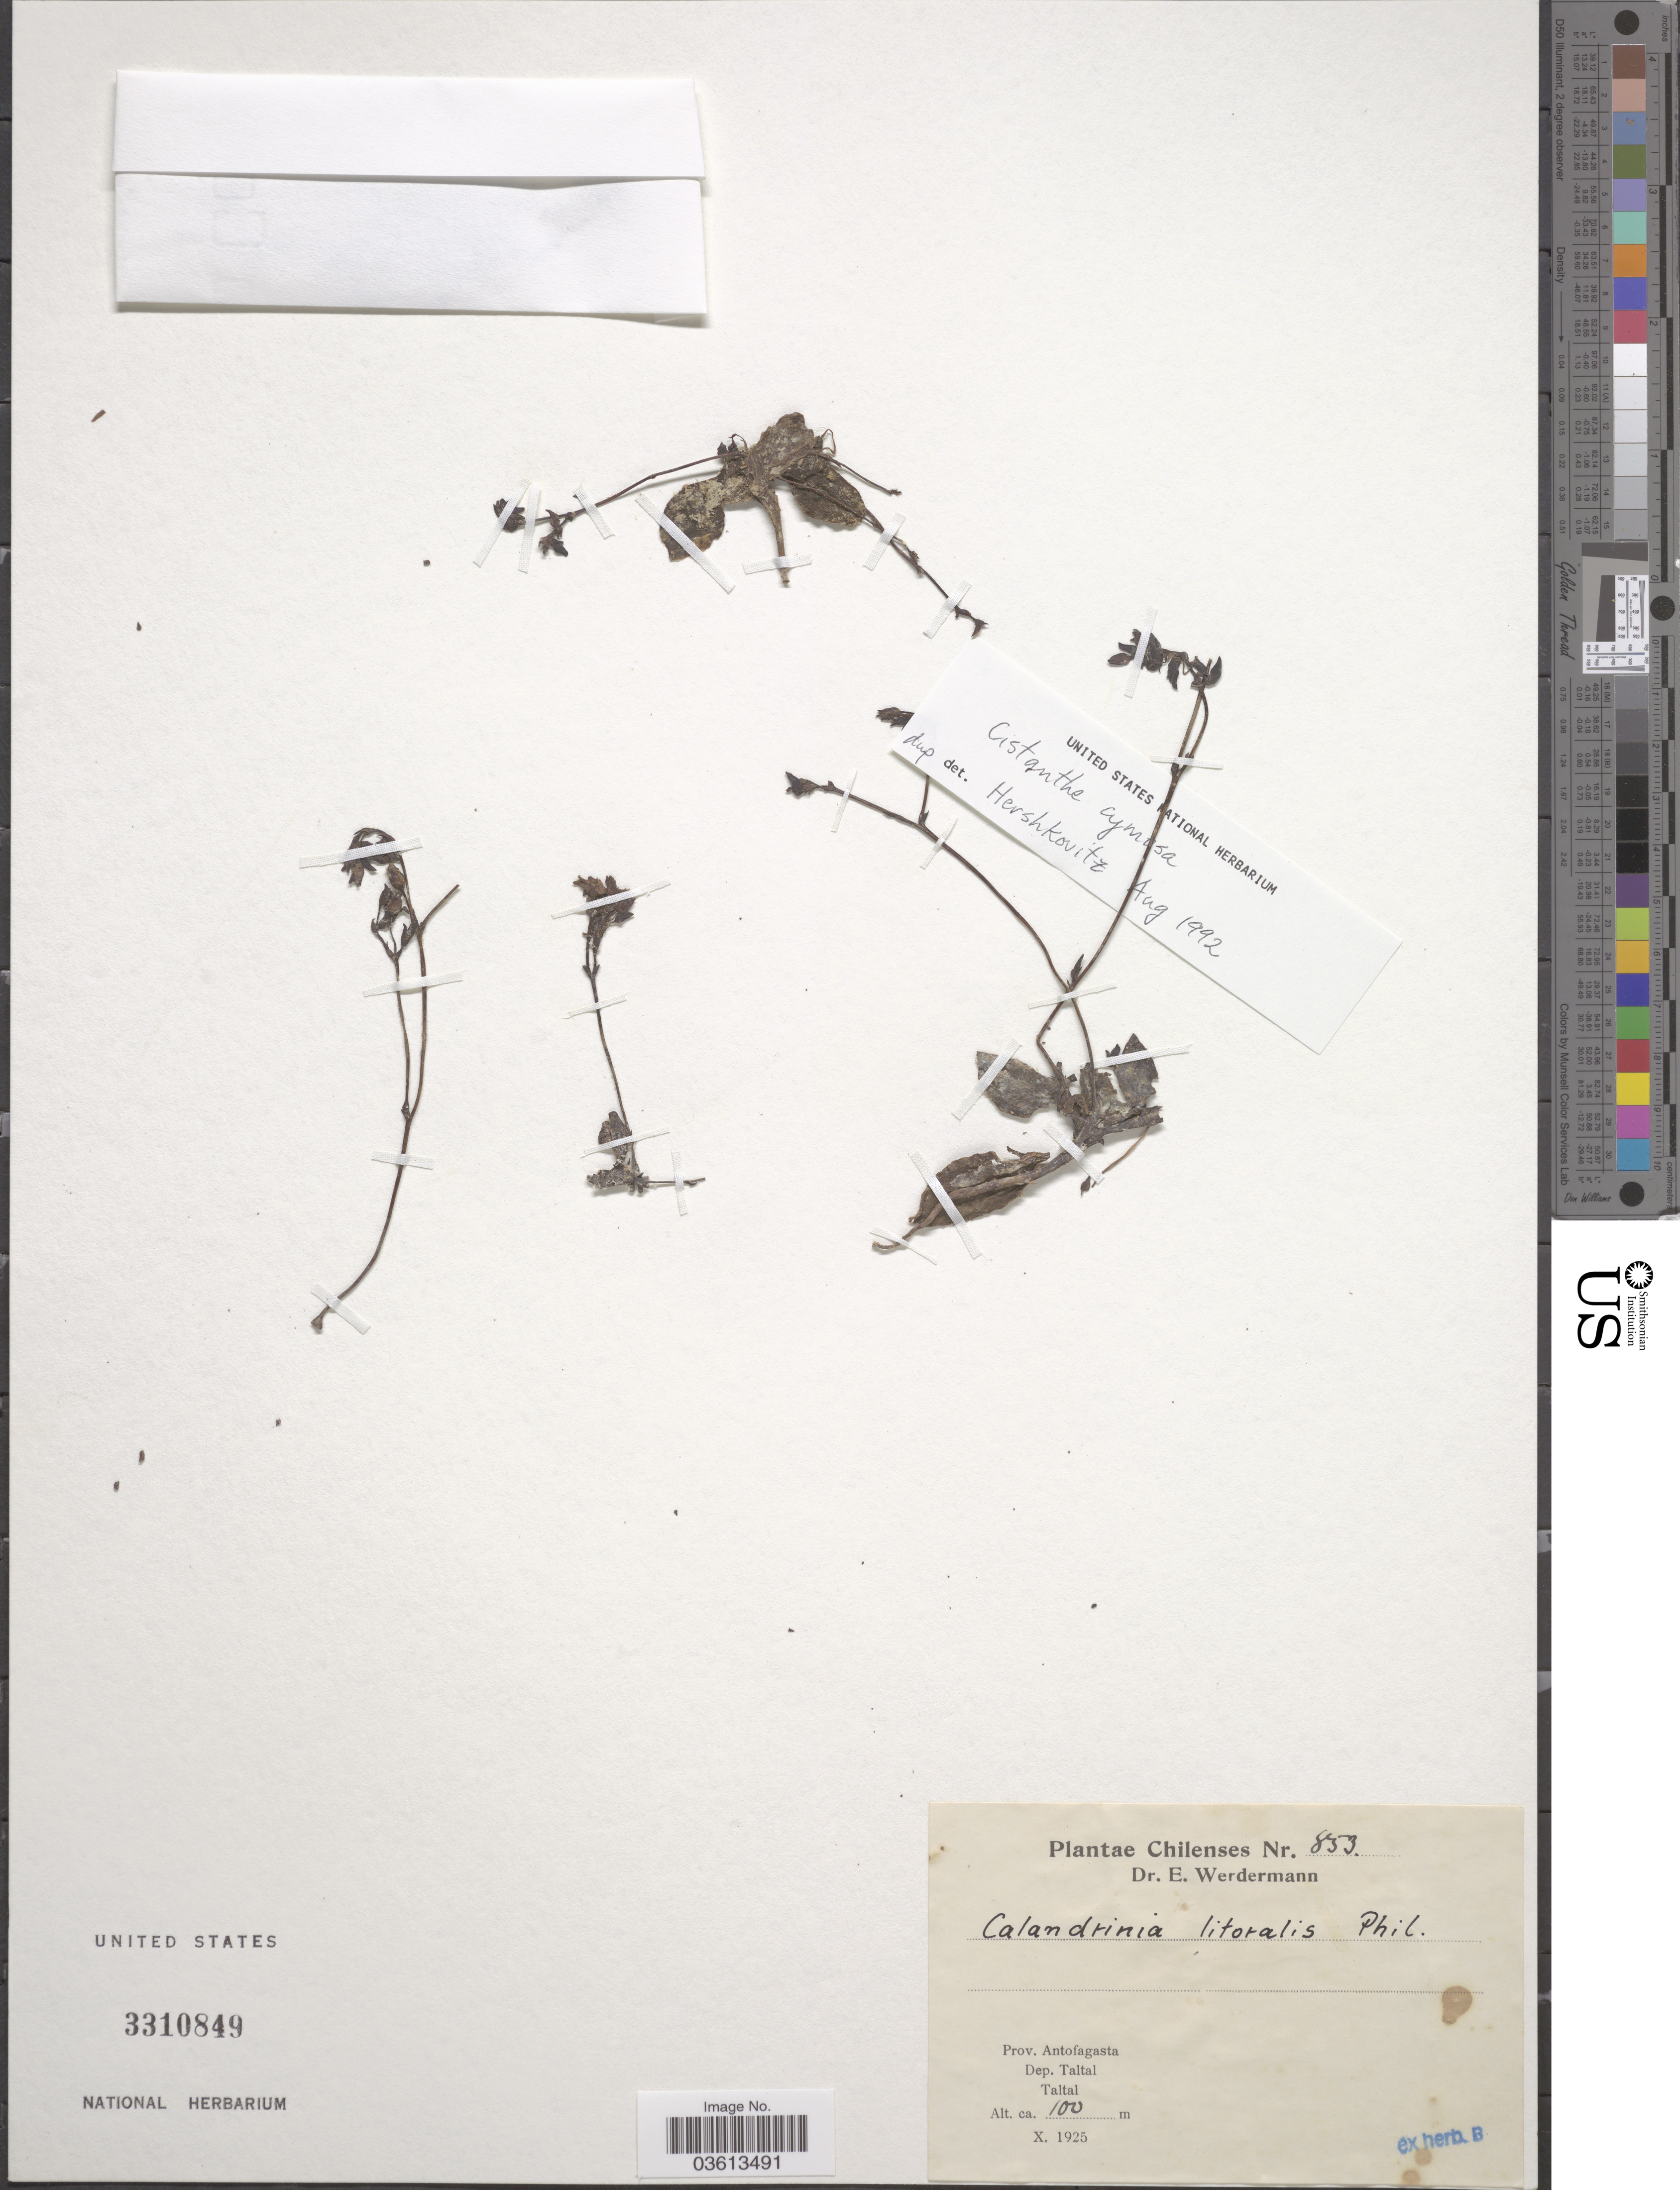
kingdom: Plantae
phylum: Tracheophyta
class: Magnoliopsida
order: Caryophyllales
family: Montiaceae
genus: Cistanthe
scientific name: Cistanthe cymosa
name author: (Phil.) Hershk.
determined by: Hershkovitz, M. A.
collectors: E. Werdermann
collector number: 853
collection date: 1925-10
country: Chile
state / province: Antofagasta (II)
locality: Prov. Antofagasta. Dep. Taltal. Taltal.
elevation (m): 100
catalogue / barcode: US 3310849